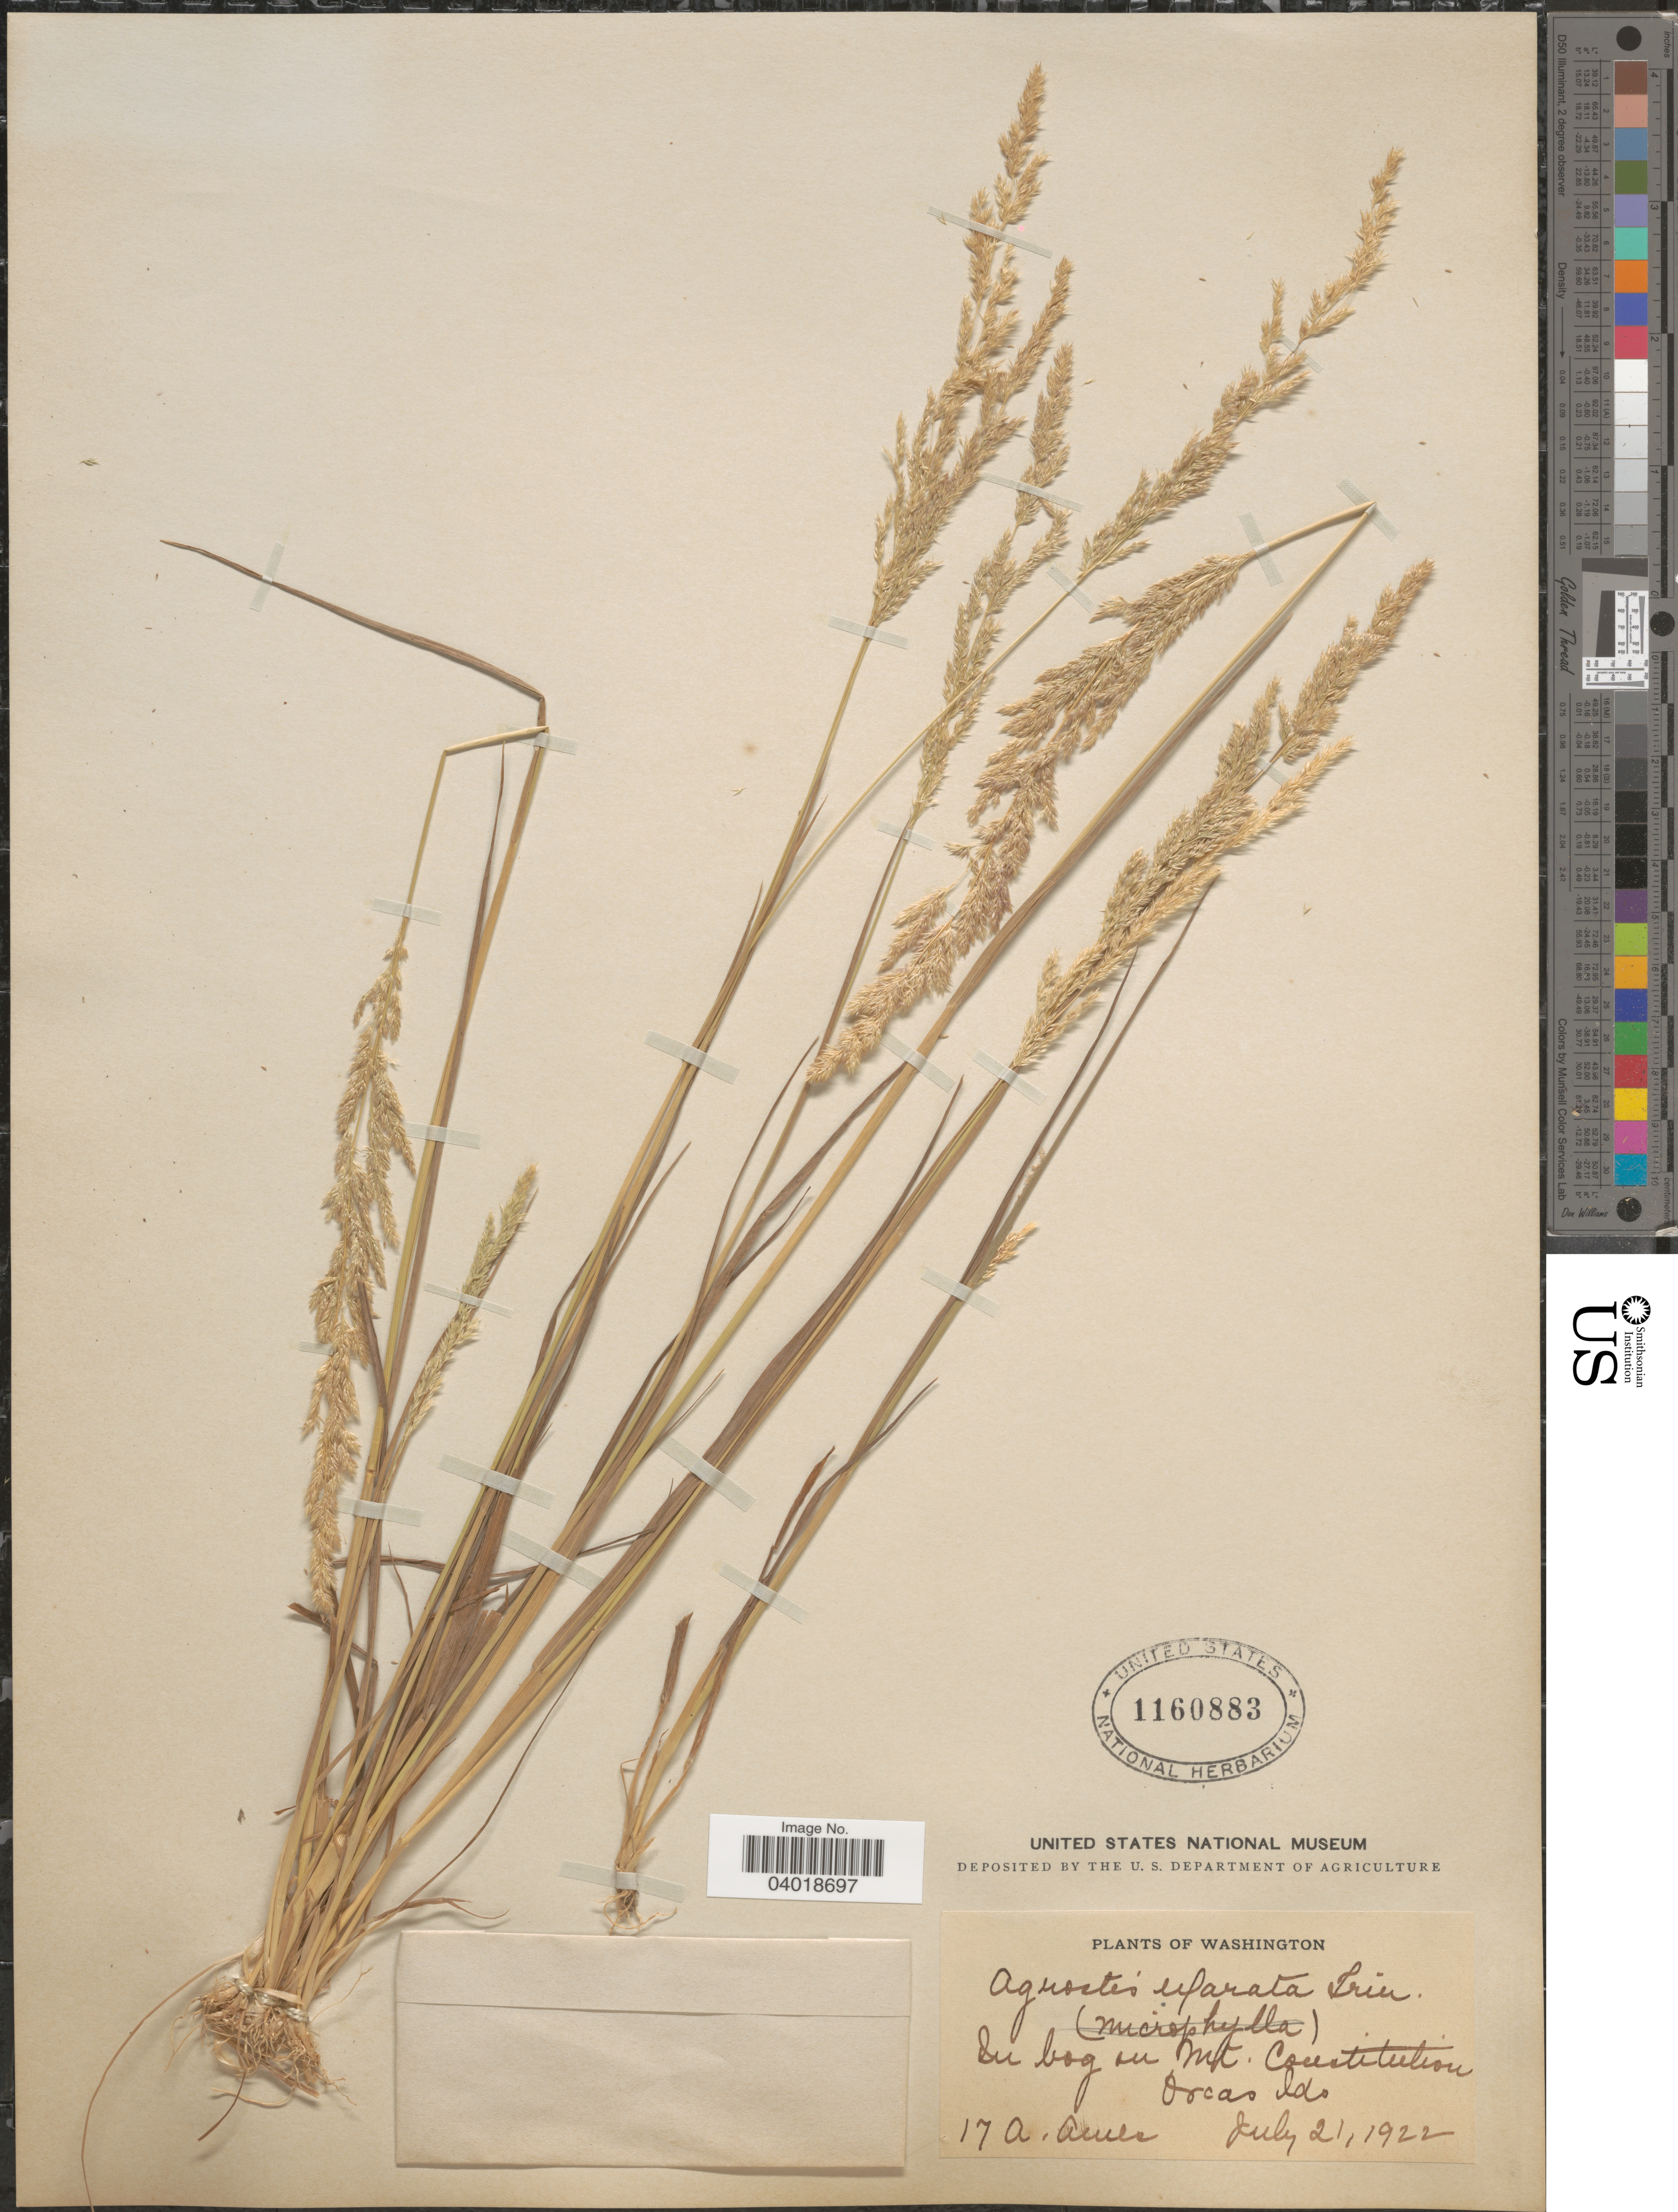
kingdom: Plantae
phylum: Tracheophyta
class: Liliopsida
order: Poales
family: Poaceae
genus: Agrostis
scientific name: Agrostis exarata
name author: Trin.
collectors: A. Ames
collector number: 17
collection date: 1922-07-21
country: United States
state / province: Washington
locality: In bog on Mt. Constitution Orcas Ids.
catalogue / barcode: US 1160883